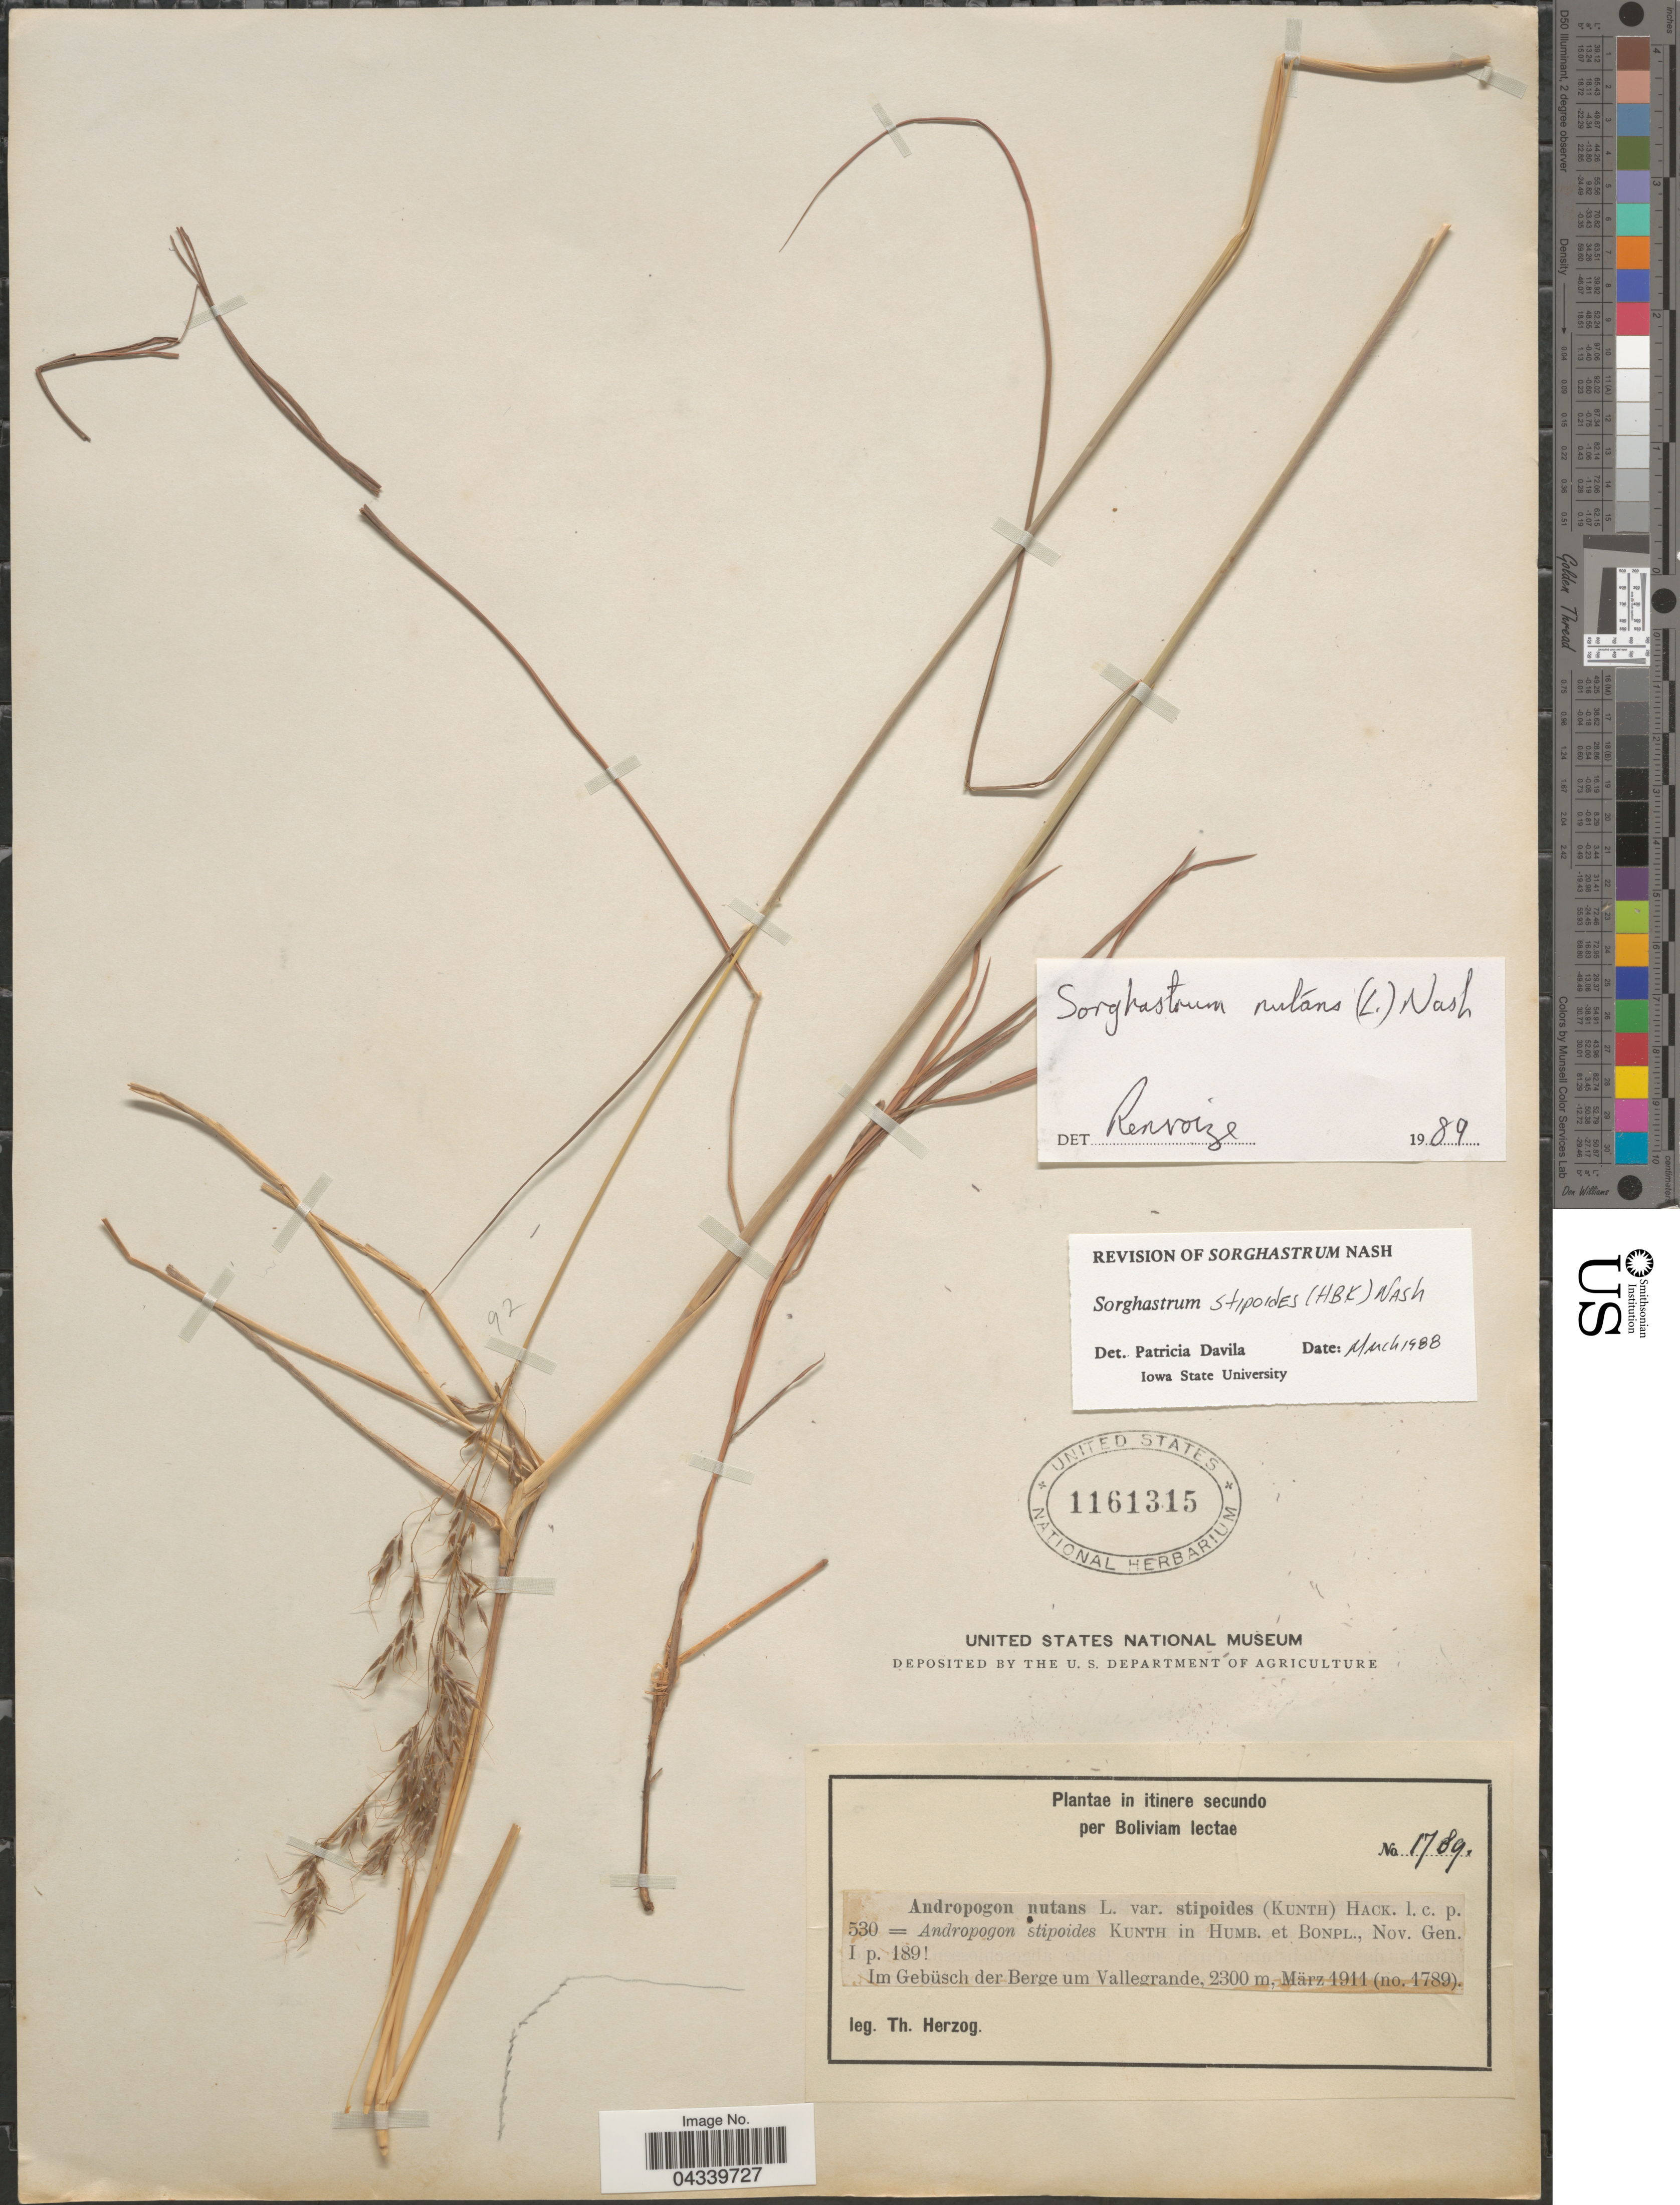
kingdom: Plantae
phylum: Tracheophyta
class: Liliopsida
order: Poales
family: Poaceae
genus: Sorghastrum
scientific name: Sorghastrum stipoides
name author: (Kunth) Nash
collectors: T. Herzog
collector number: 1789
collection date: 1911-03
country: Bolivia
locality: In itinere secundo. Im Gebüsch der Berge um Vallegrande.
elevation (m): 2300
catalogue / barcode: US 1161315